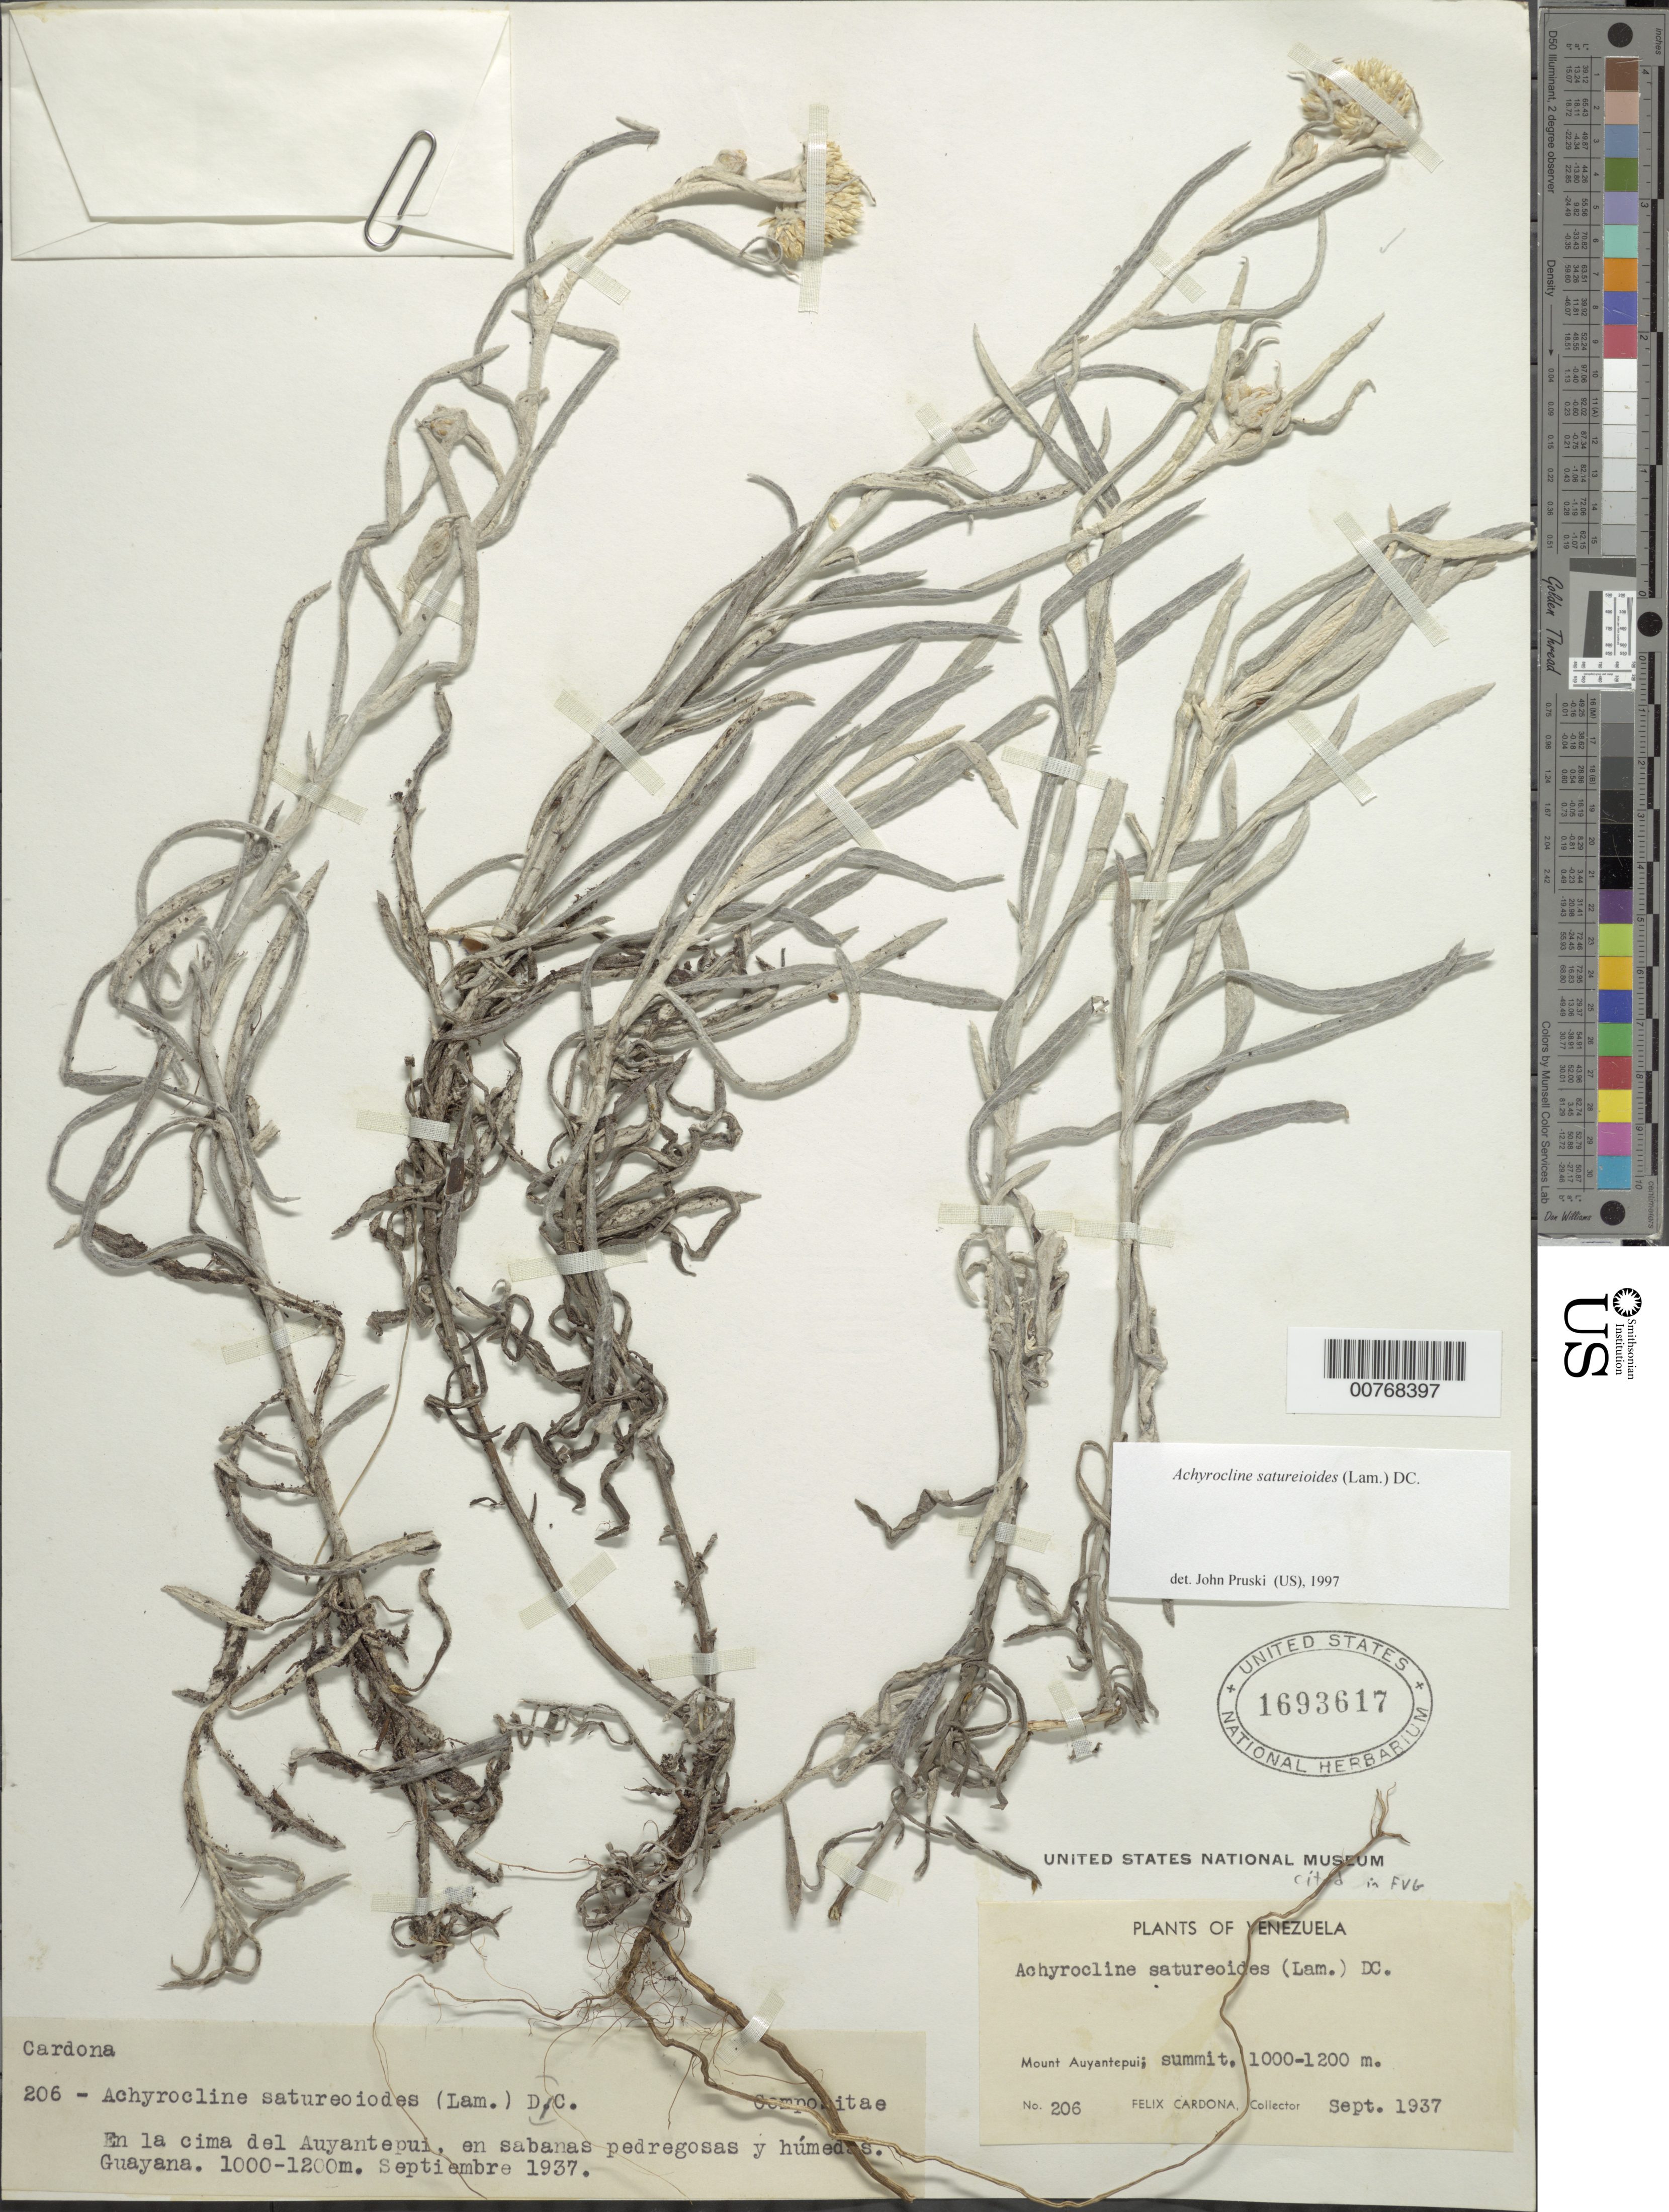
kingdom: Plantae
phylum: Tracheophyta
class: Magnoliopsida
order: Asterales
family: Asteraceae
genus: Achyrocline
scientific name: Achyrocline satureioides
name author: (Lam.) DC.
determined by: Pruski, J. F.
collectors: F. Cardona Puig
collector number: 206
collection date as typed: Sep-37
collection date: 1937-09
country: Venezuela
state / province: Bolívar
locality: Cerro Auyantepuí, Alto Caroní, Guayana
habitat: Sabanas pedregosas y húmedas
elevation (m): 1000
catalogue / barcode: US 1693617